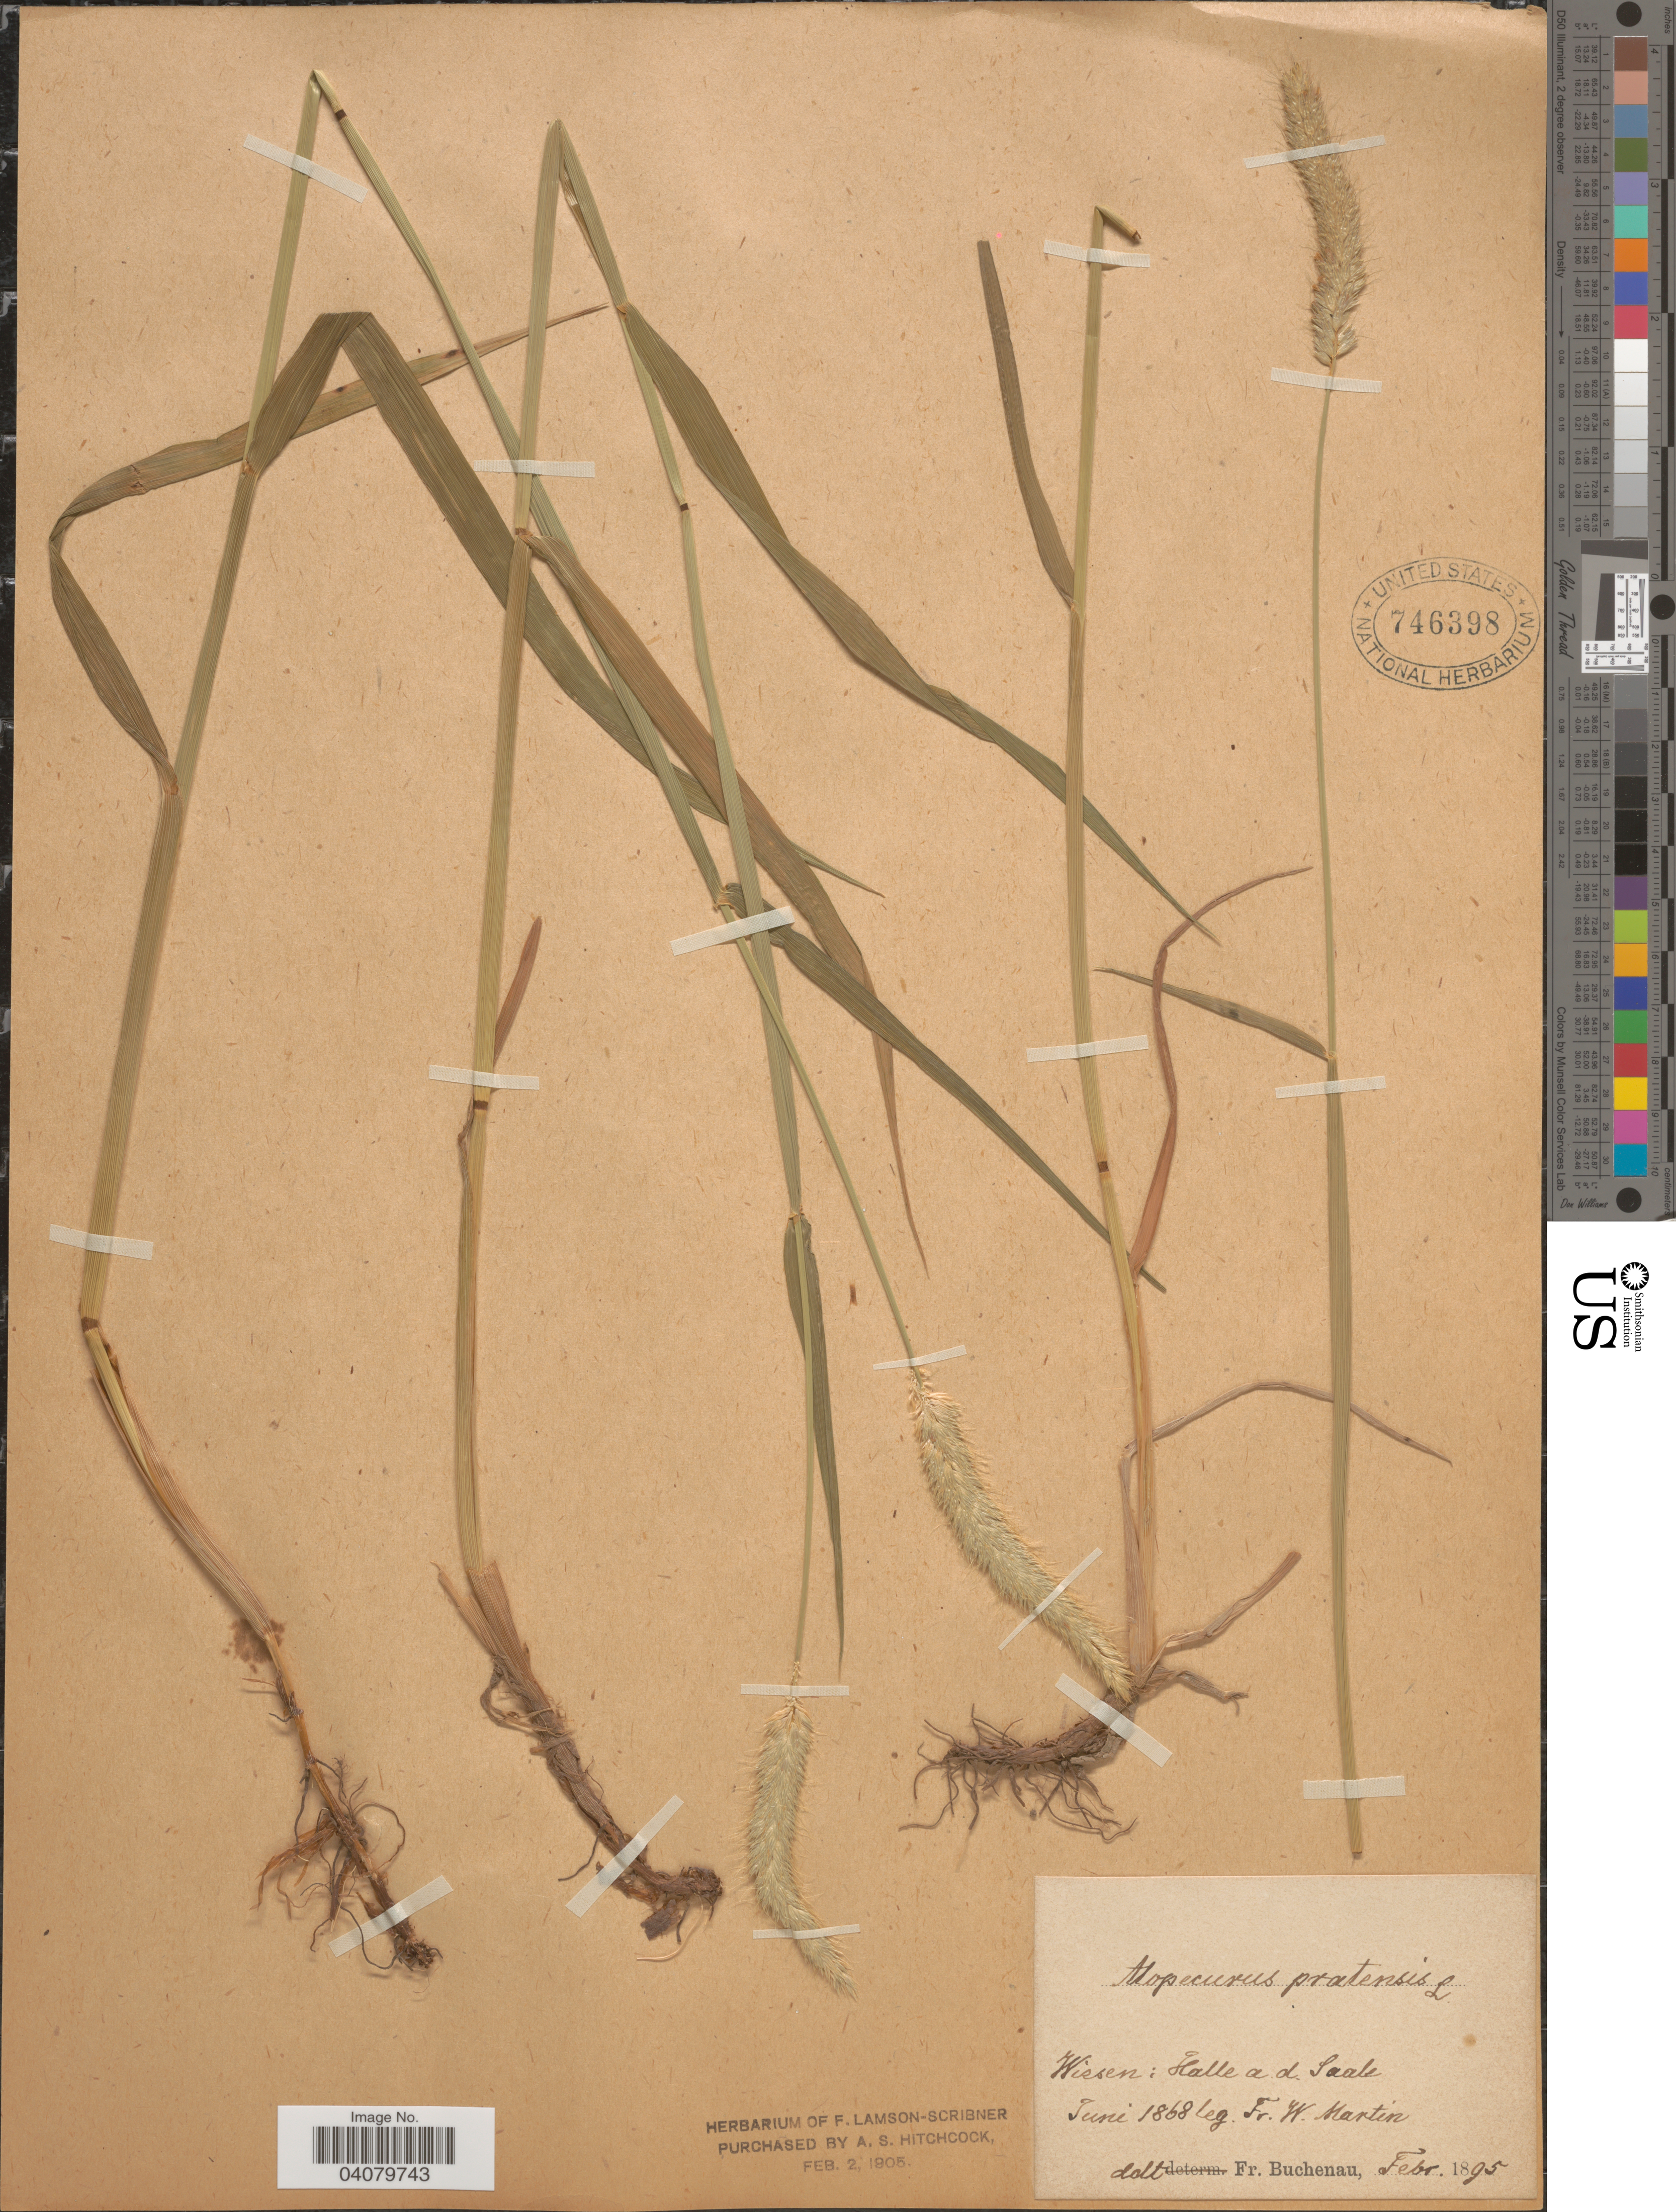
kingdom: Plantae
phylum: Tracheophyta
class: Liliopsida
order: Poales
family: Poaceae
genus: Alopecurus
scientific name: Alopecurus pratensis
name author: L.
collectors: F. Martin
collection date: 1868-06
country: Germany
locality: Wiesen: Halle a. d. Saale.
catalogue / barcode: US 746398